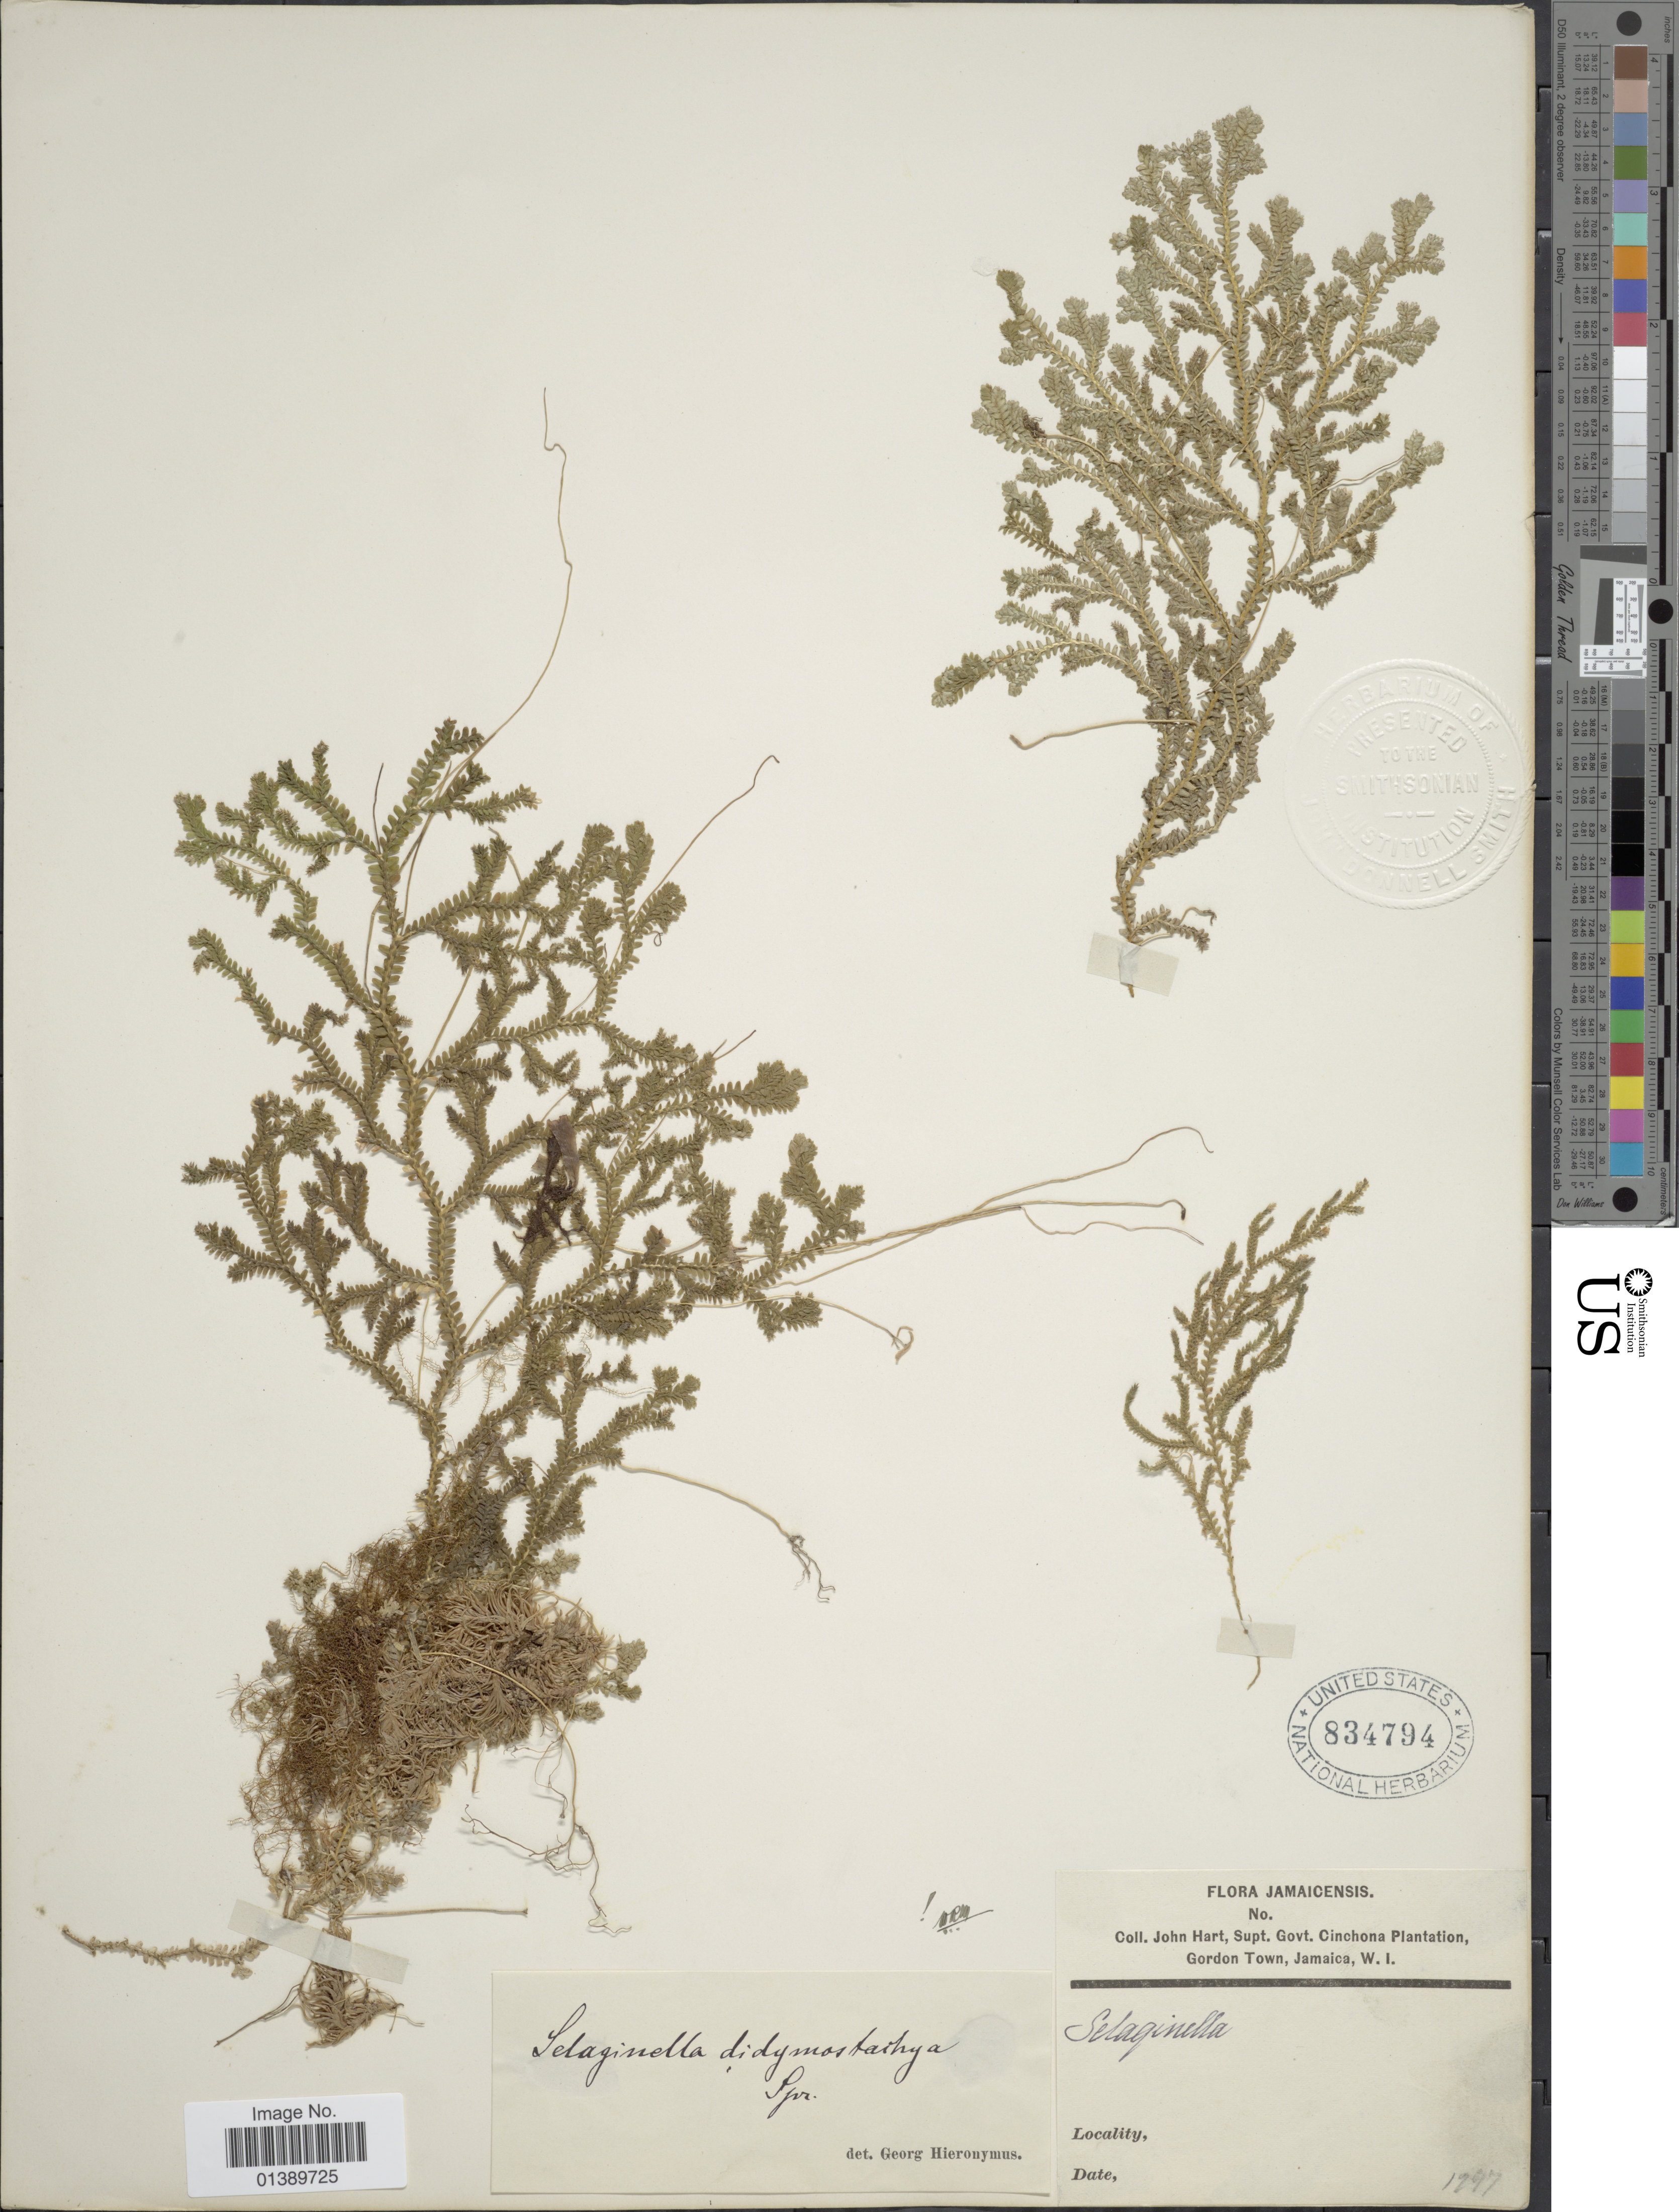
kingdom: Plantae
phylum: Tracheophyta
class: Lycopodiopsida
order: Selaginellales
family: Selaginellaceae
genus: Selaginella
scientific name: Selaginella denudata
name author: (Willd.) Spring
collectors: J. H. Hart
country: Jamaica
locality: Cinchona Plantation Gordon Town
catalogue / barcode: US 834794